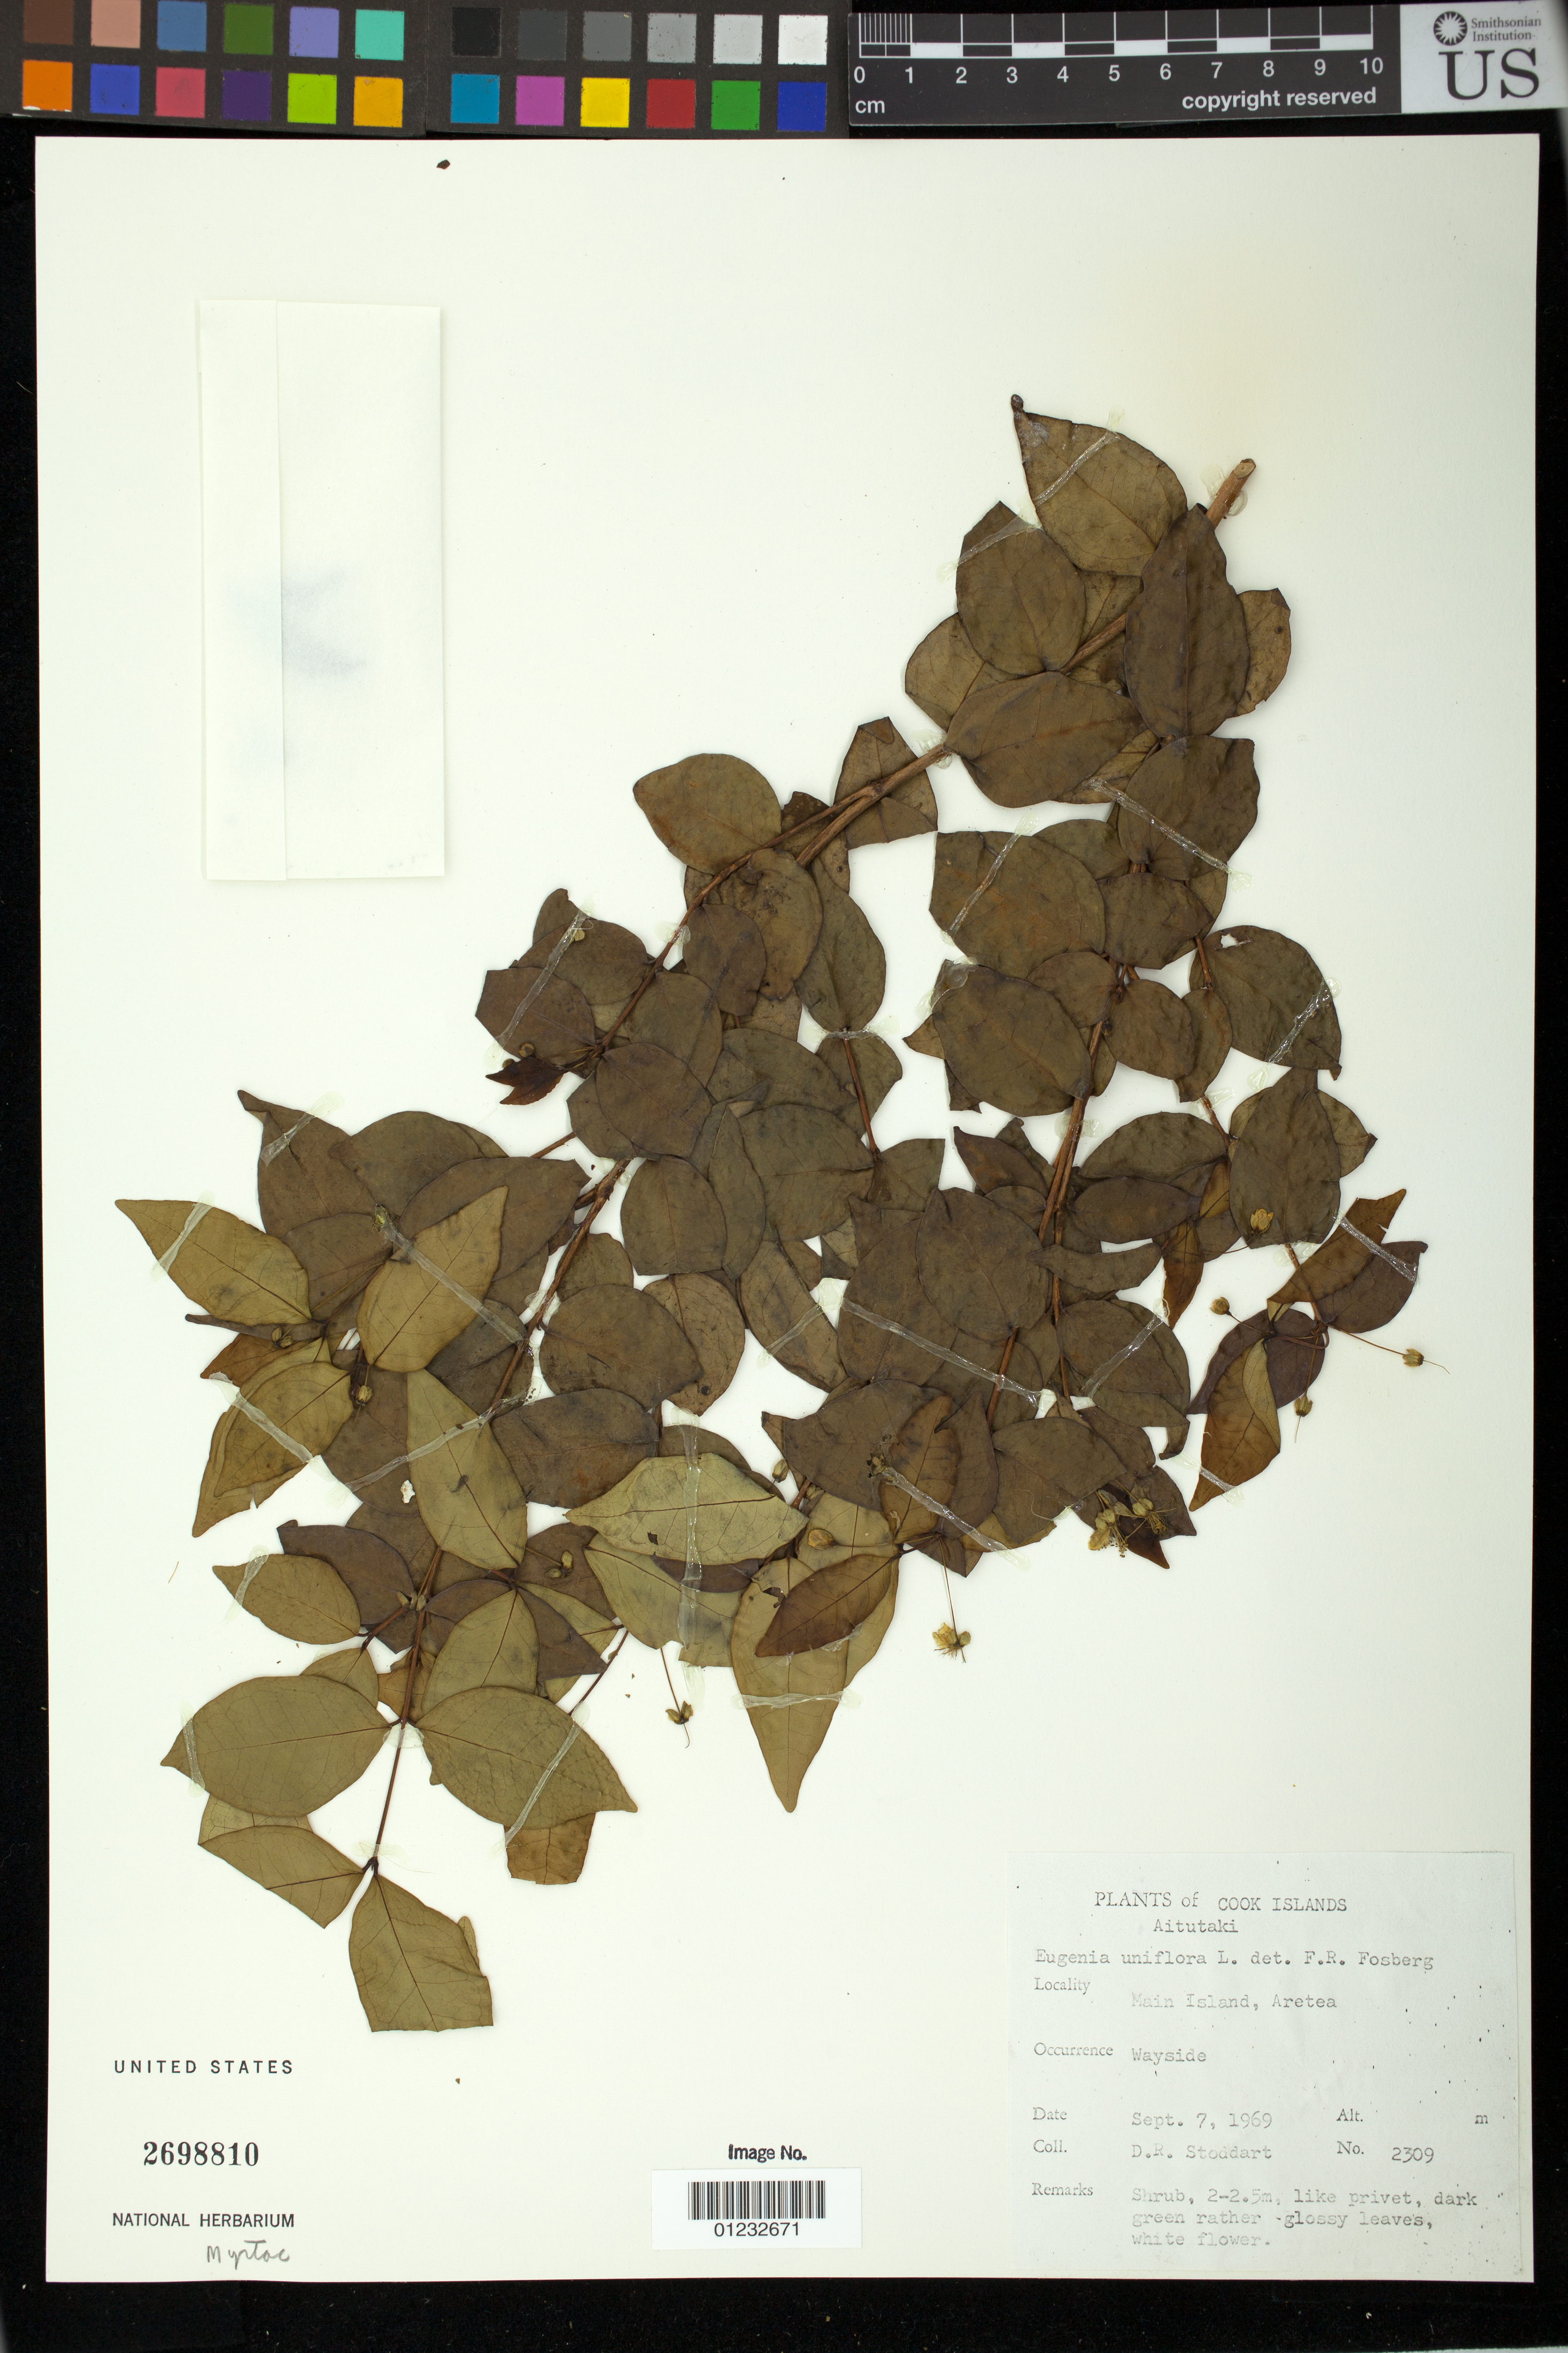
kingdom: Plantae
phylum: Tracheophyta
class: Magnoliopsida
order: Myrtales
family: Myrtaceae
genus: Syzygium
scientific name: Syzygium uniflorum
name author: Merr. & L.M. Perry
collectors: D. R. Stoddart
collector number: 2309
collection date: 1969-09-07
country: Cook Islands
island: Aitutaki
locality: Main Island, Aretea.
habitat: Wayside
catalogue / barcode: US 2698810